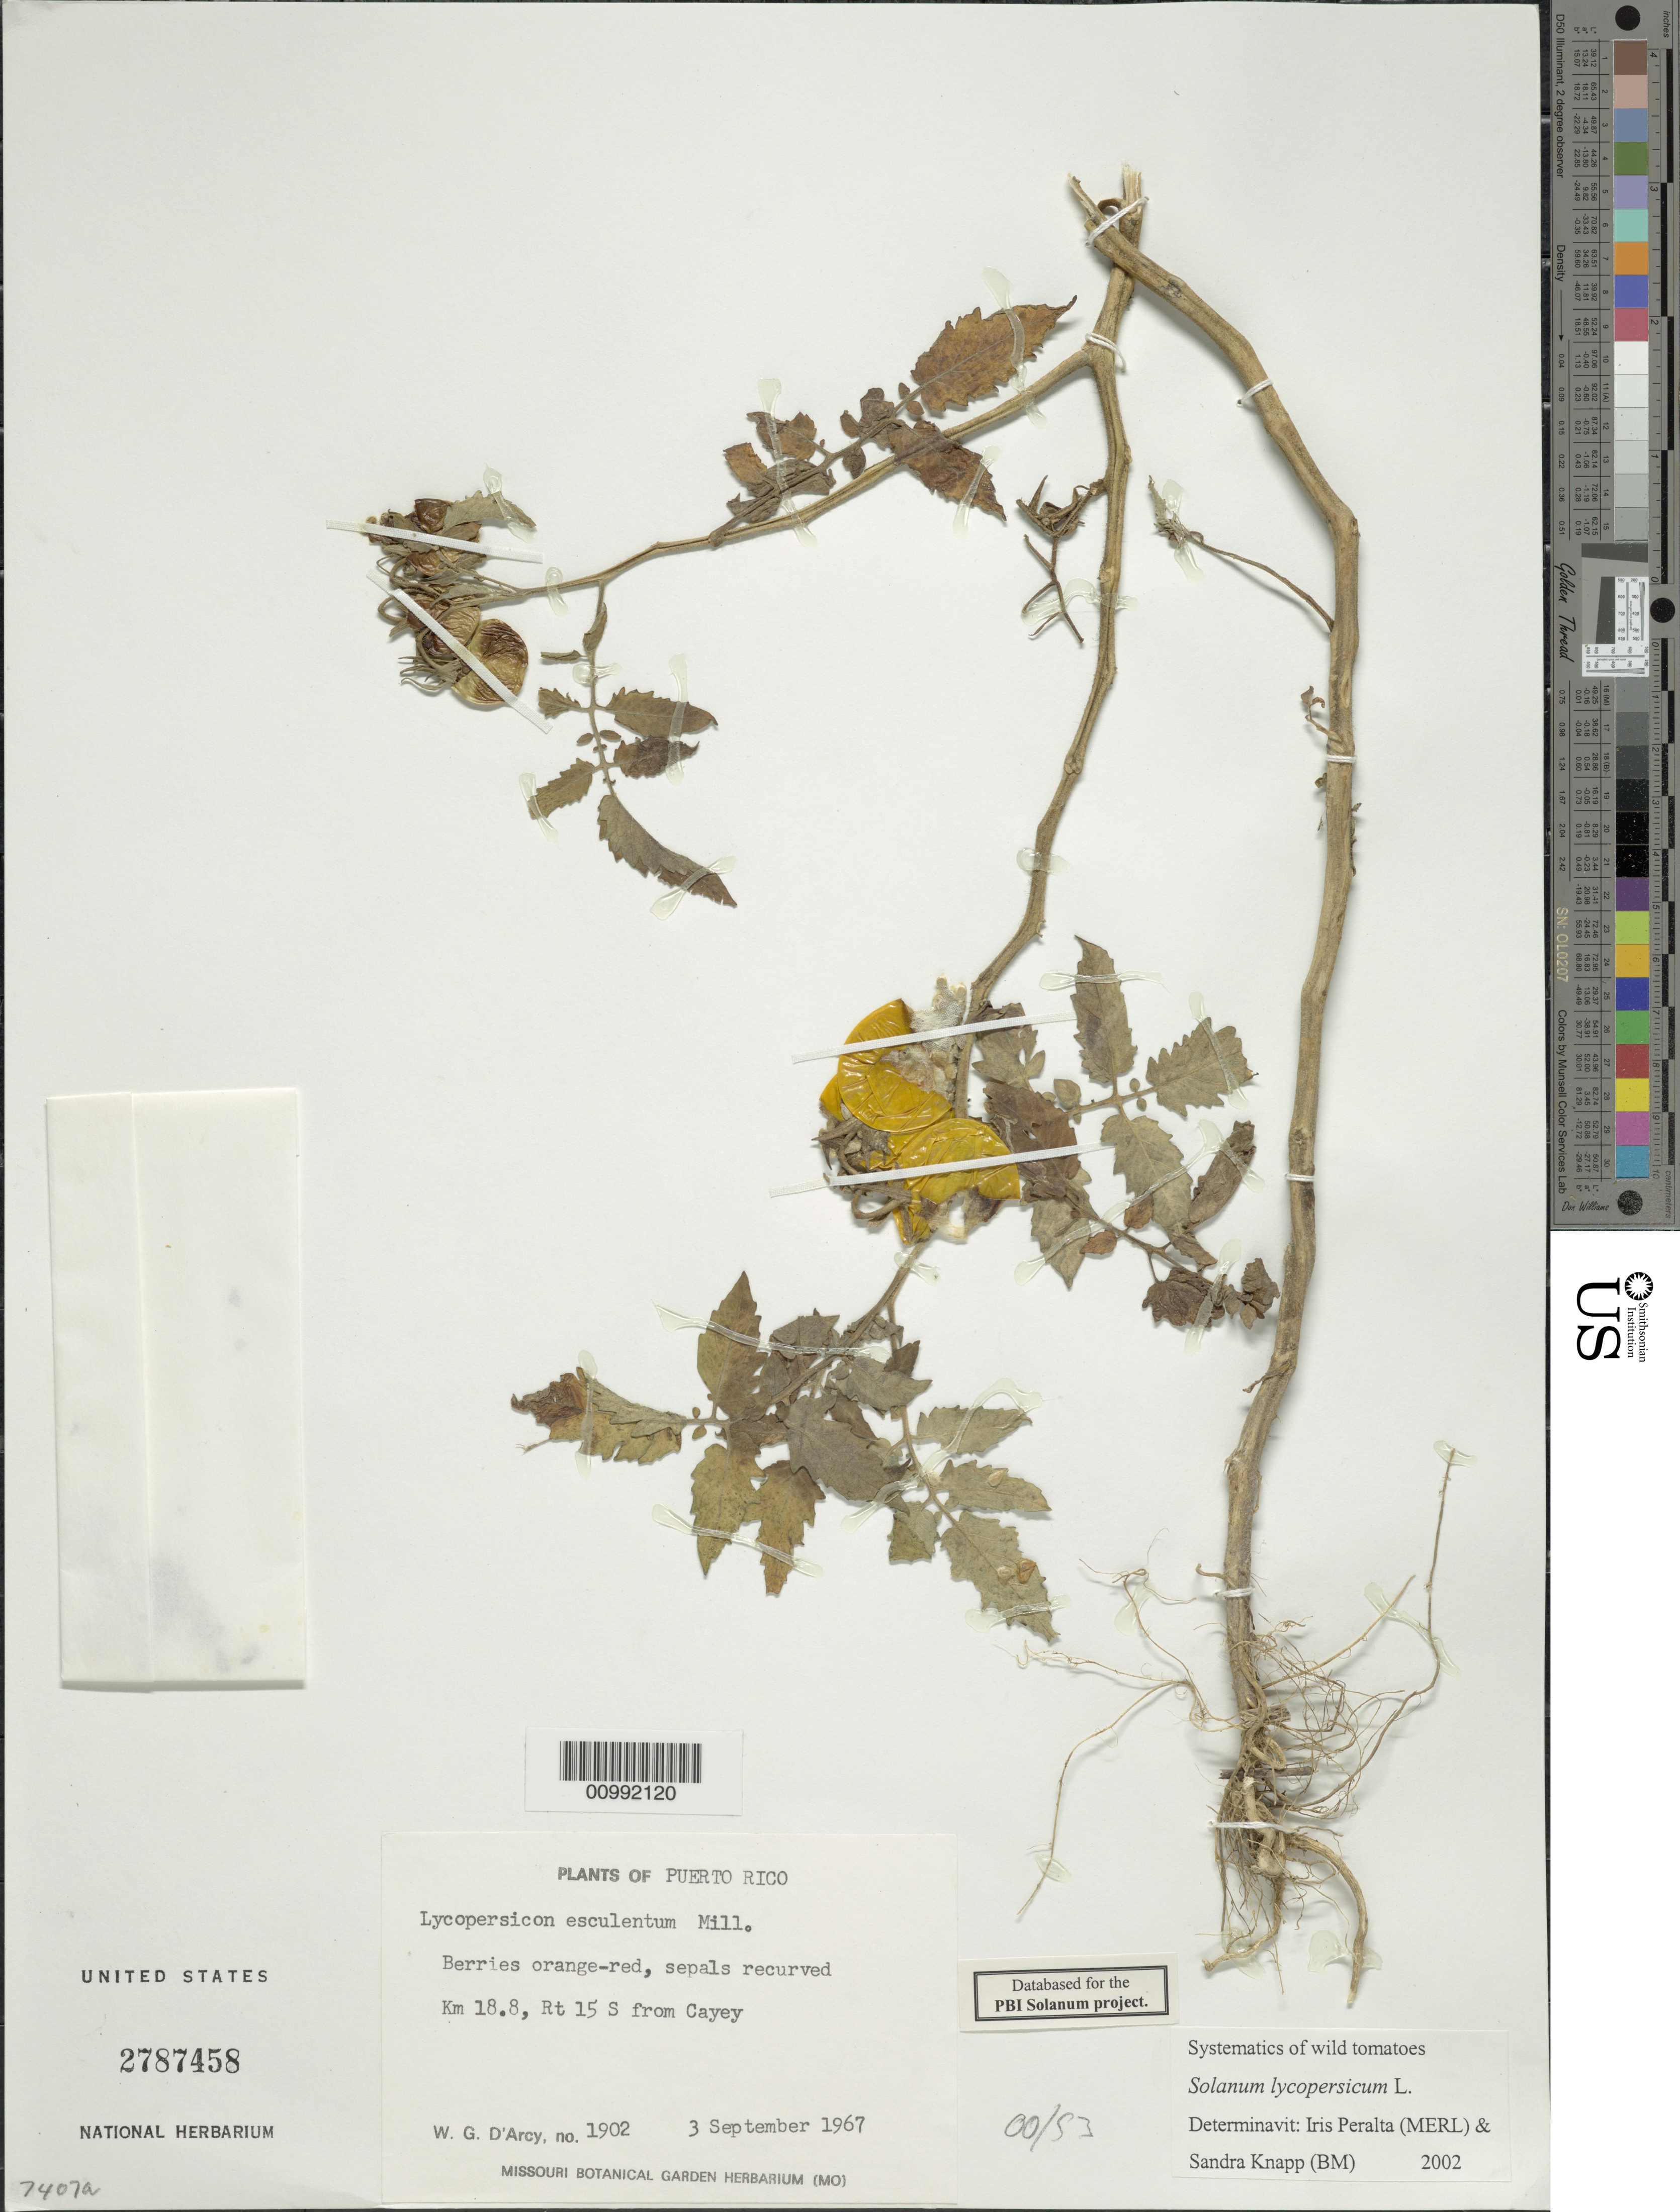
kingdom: Plantae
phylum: Tracheophyta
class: Magnoliopsida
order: Solanales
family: Solanaceae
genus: Solanum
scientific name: Solanum lycopersicum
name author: L.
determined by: Peralta, Iris E.; Knapp, S. D.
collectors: W. G. D'Arcy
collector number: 1902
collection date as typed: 3 Sep 1967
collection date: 1967-09-03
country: Puerto Rico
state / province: Cayey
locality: km 18.8, Rt. 15 S from Cayey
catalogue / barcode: US 2787458